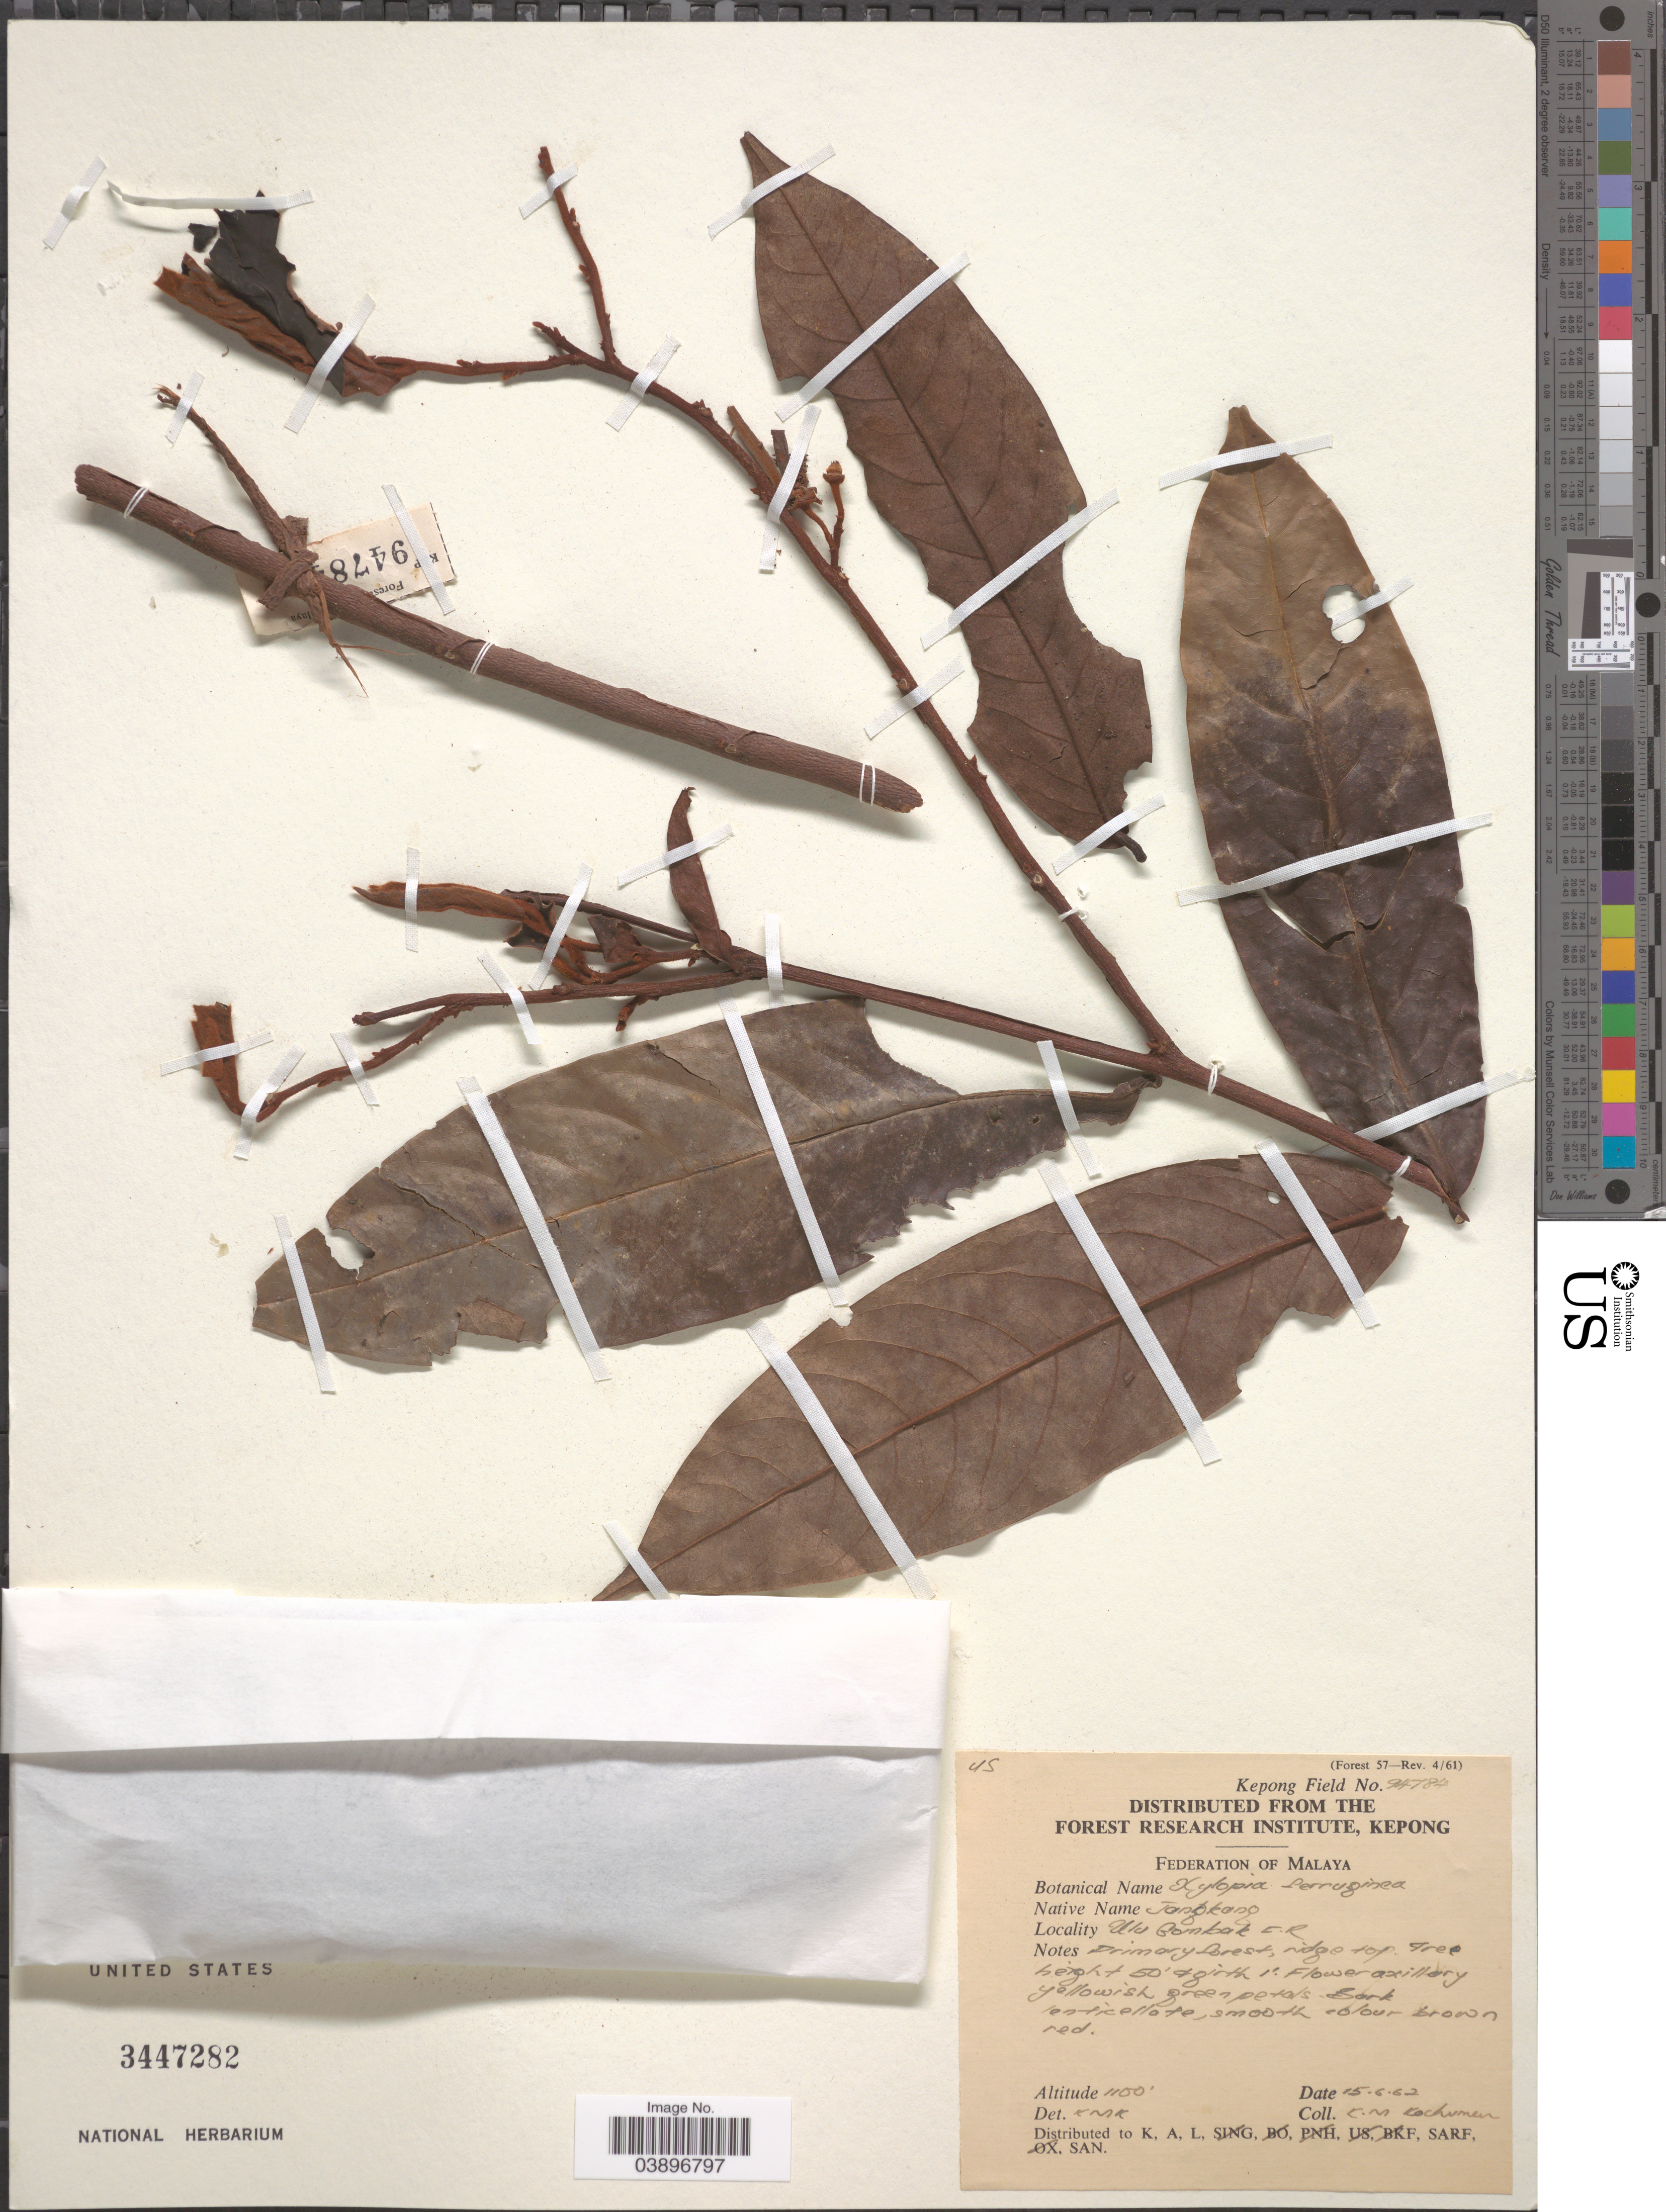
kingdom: Plantae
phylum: Tracheophyta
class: Magnoliopsida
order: Magnoliales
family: Annonaceae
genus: Xylopia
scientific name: Xylopia ferruginea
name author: (Hook. f. & Thomson) Baill.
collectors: K. Kochummen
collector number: Kepong Field 94784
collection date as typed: Transcribed d/m/y: 15/6/62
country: Malaysia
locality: Federation of Malaya. Ulu Gombak F.R.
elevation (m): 335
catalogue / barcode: US 3447282